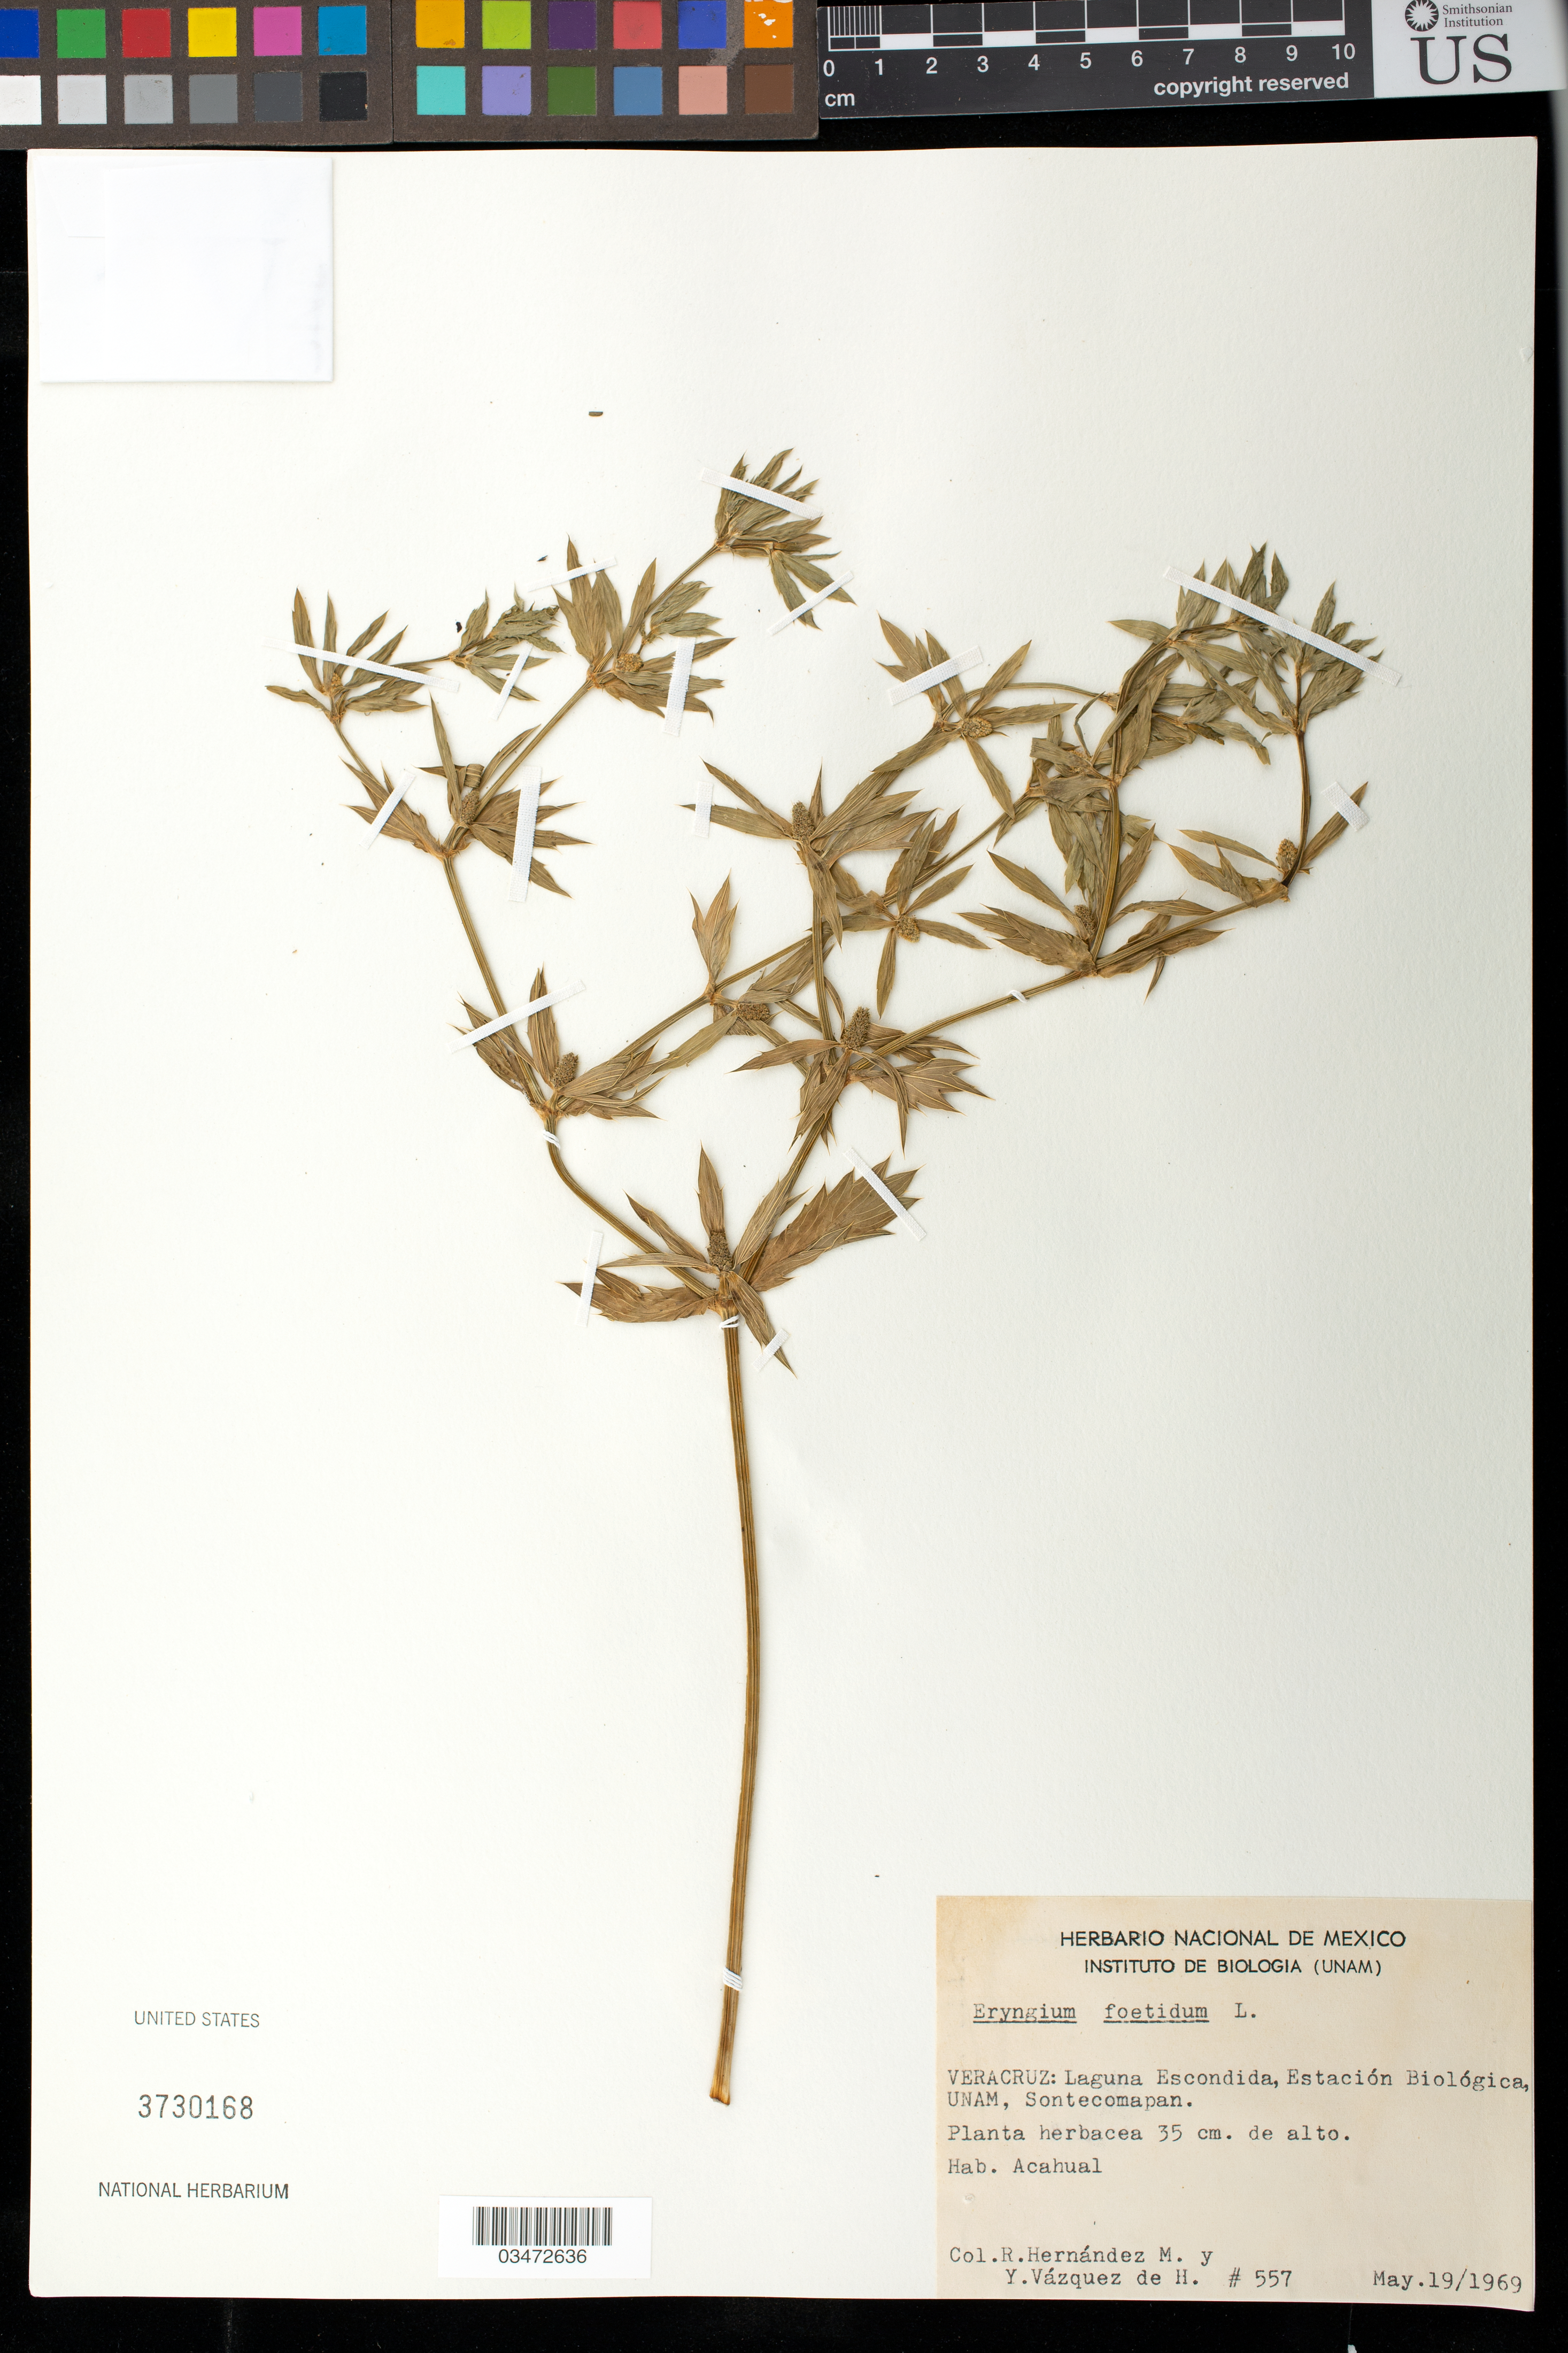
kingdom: Plantae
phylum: Tracheophyta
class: Magnoliopsida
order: Apiales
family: Apiaceae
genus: Eryngium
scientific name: Eryngium foetidum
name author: L.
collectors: R. Hernández M. & Y. Vazquez de Hernandez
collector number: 557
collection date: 1969-05-19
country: Mexico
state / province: Veracruz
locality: Laguna Escondida, Estacion Biologica, UNAM, Sontecomapan.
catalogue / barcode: US 3730168